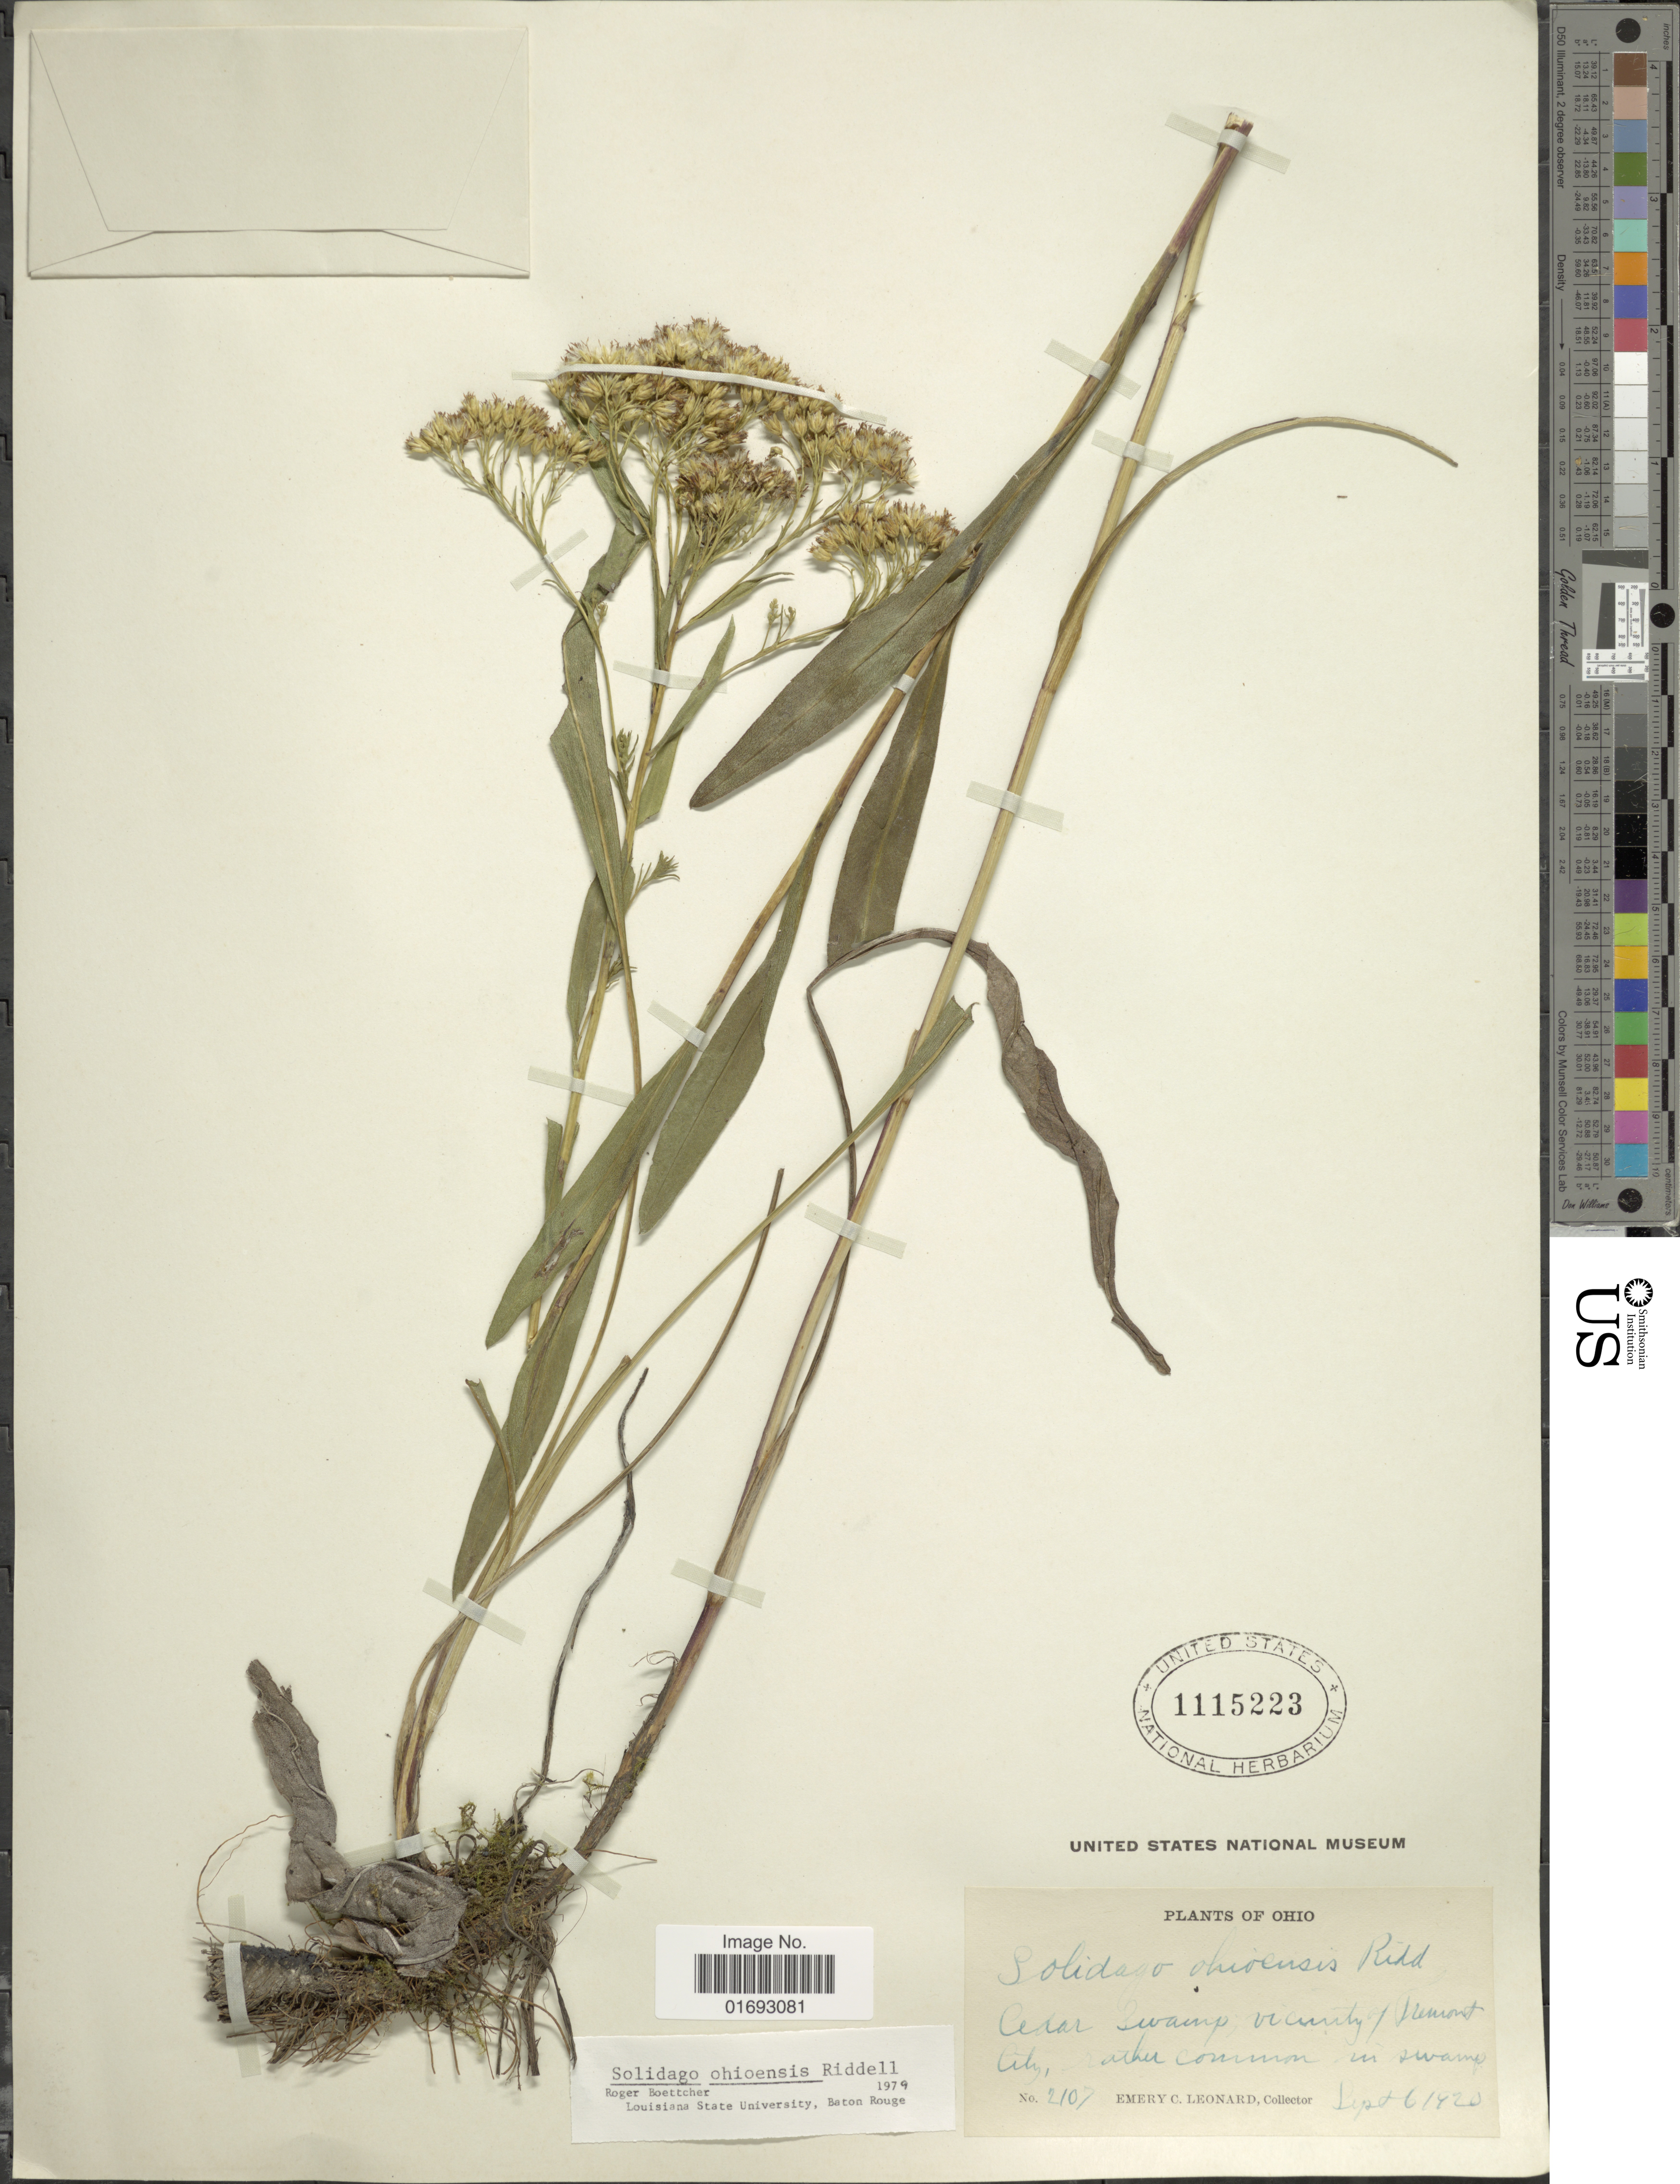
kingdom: Plantae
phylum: Tracheophyta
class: Magnoliopsida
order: Asterales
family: Asteraceae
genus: Oligoneuron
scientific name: Oligoneuron ohioense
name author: (Riddell) G.N. Jones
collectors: E. C. Leonard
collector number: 2107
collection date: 1920-09-06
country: United States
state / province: Ohio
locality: Ceddar Swamp vicinity of Remont City, rather common in swamp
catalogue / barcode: US 1115223